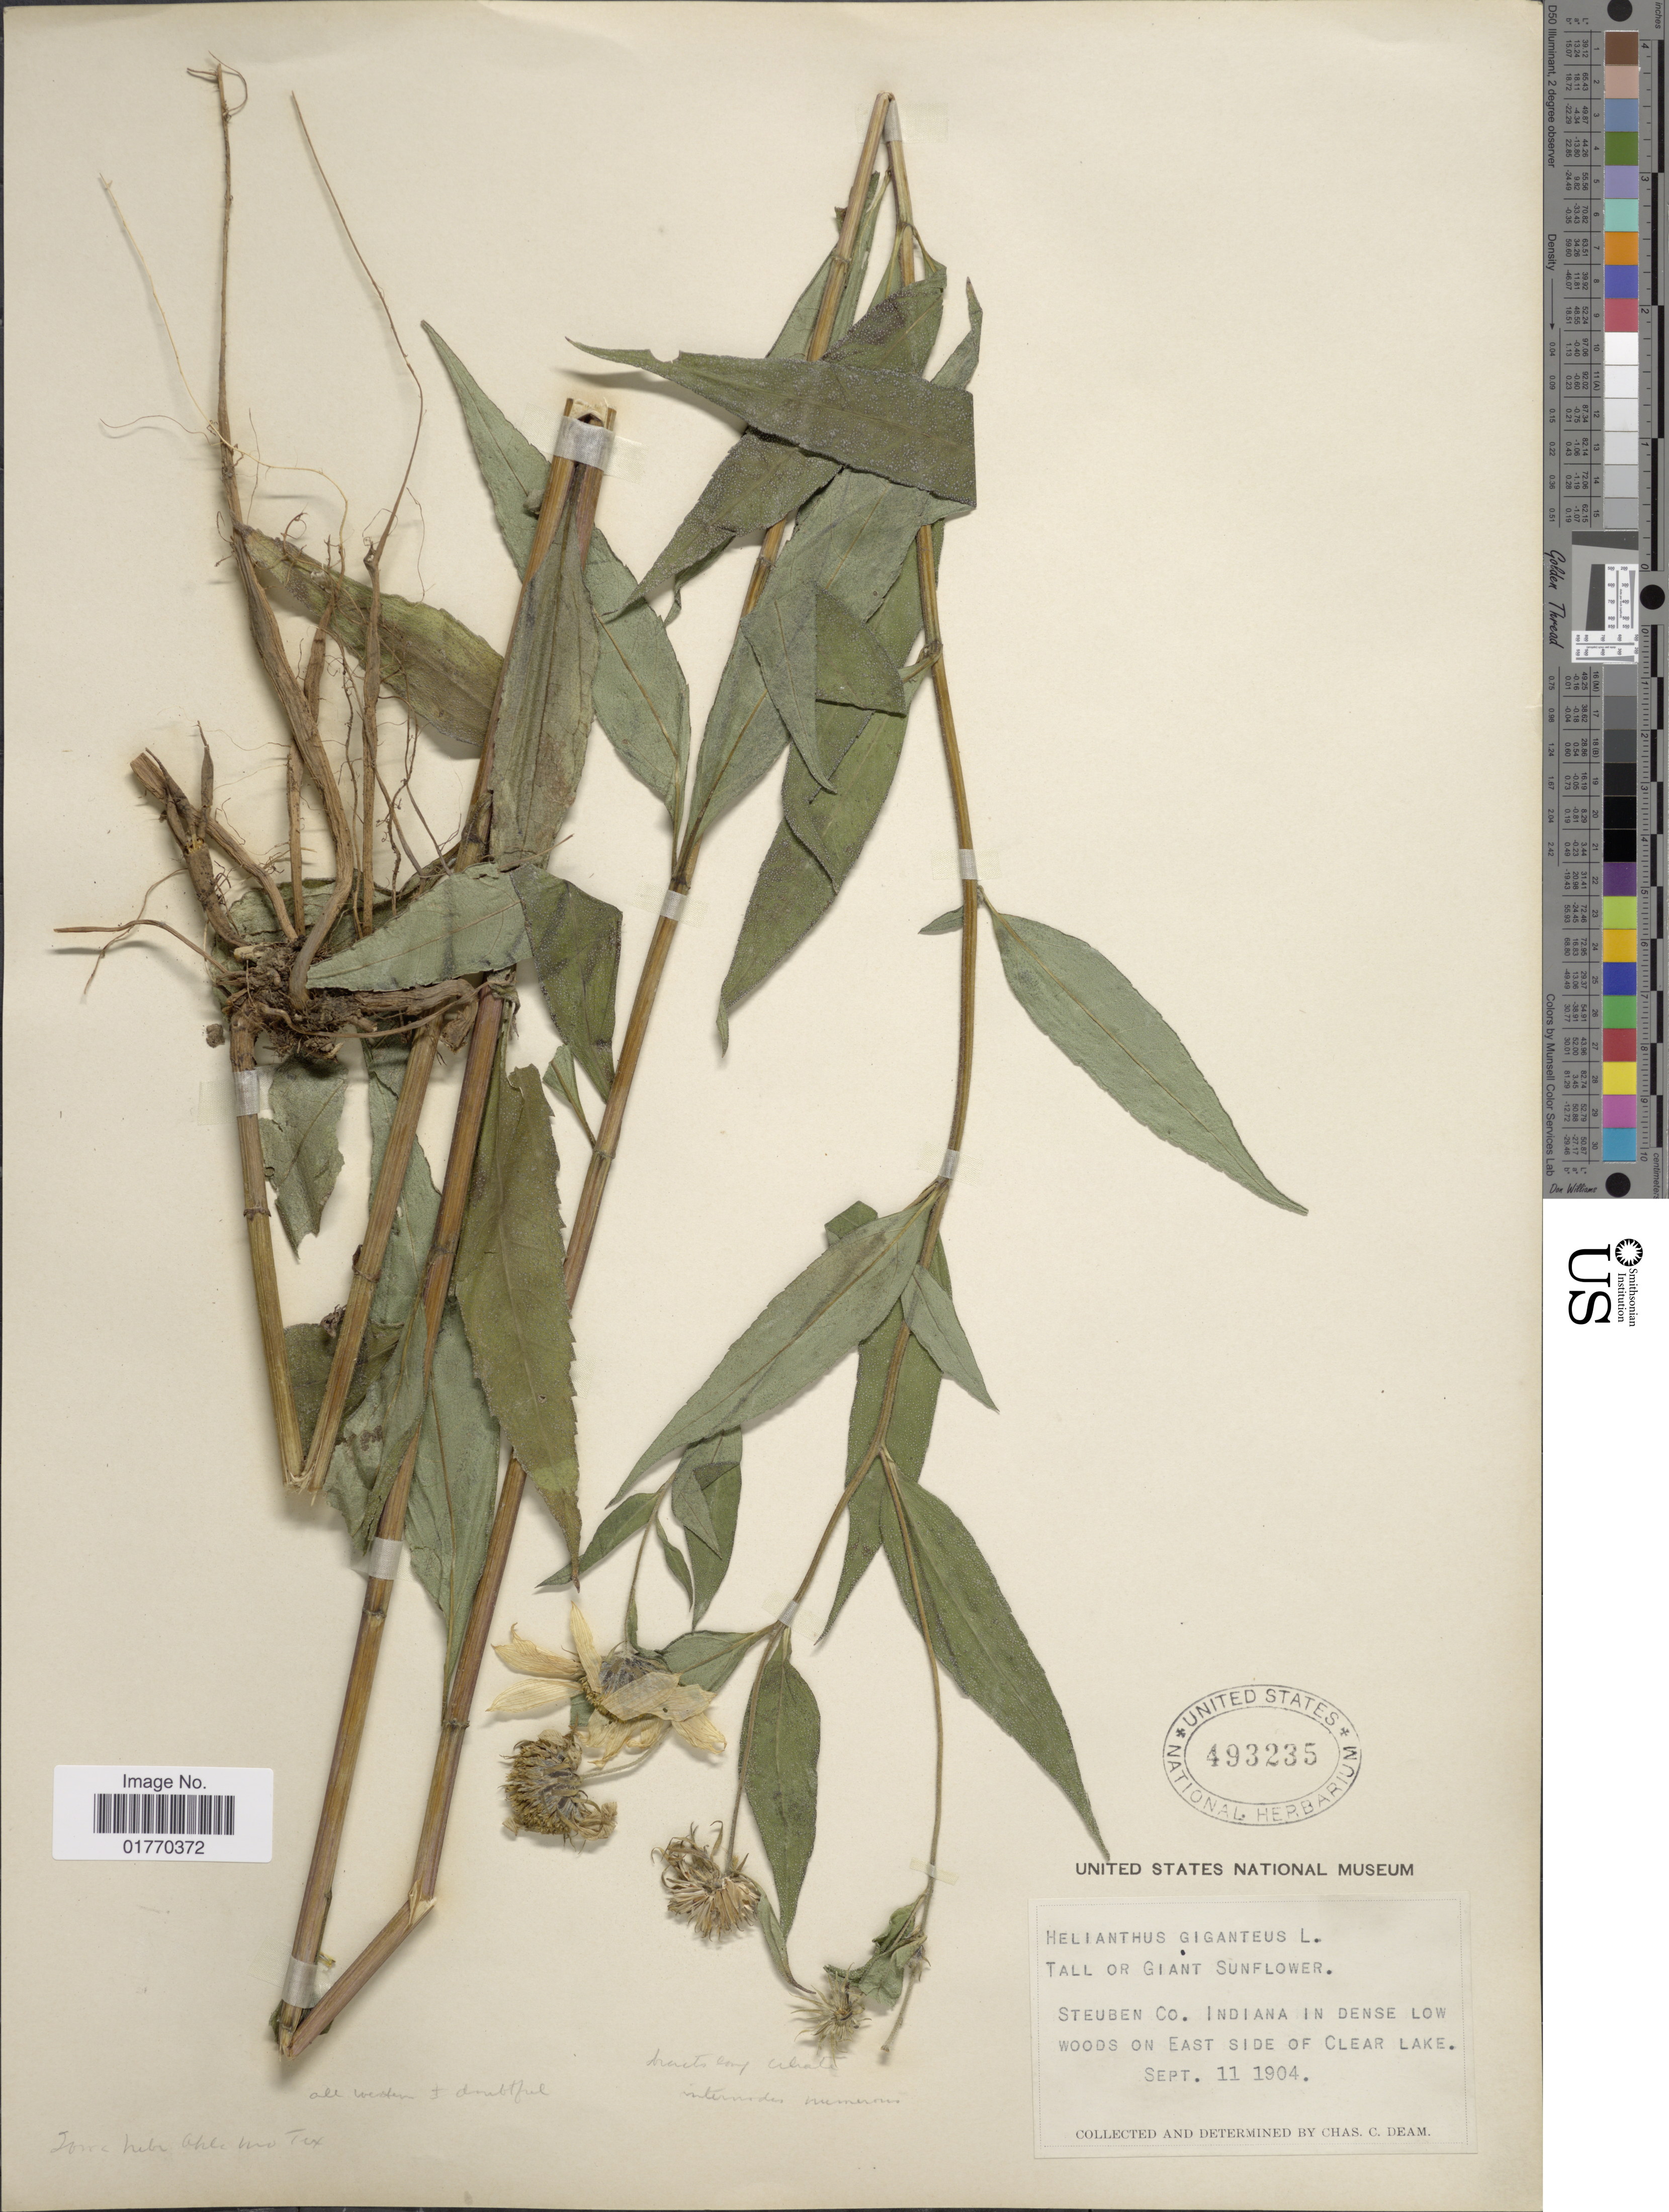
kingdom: Plantae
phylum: Tracheophyta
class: Magnoliopsida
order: Asterales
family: Asteraceae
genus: Helianthus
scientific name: Helianthus giganteus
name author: L.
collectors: C. C. Deam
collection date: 1904-09-11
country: United States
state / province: Indiana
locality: Steuben Co. Indiana In dense low woods on East side of Clear Lake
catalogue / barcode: US 493235